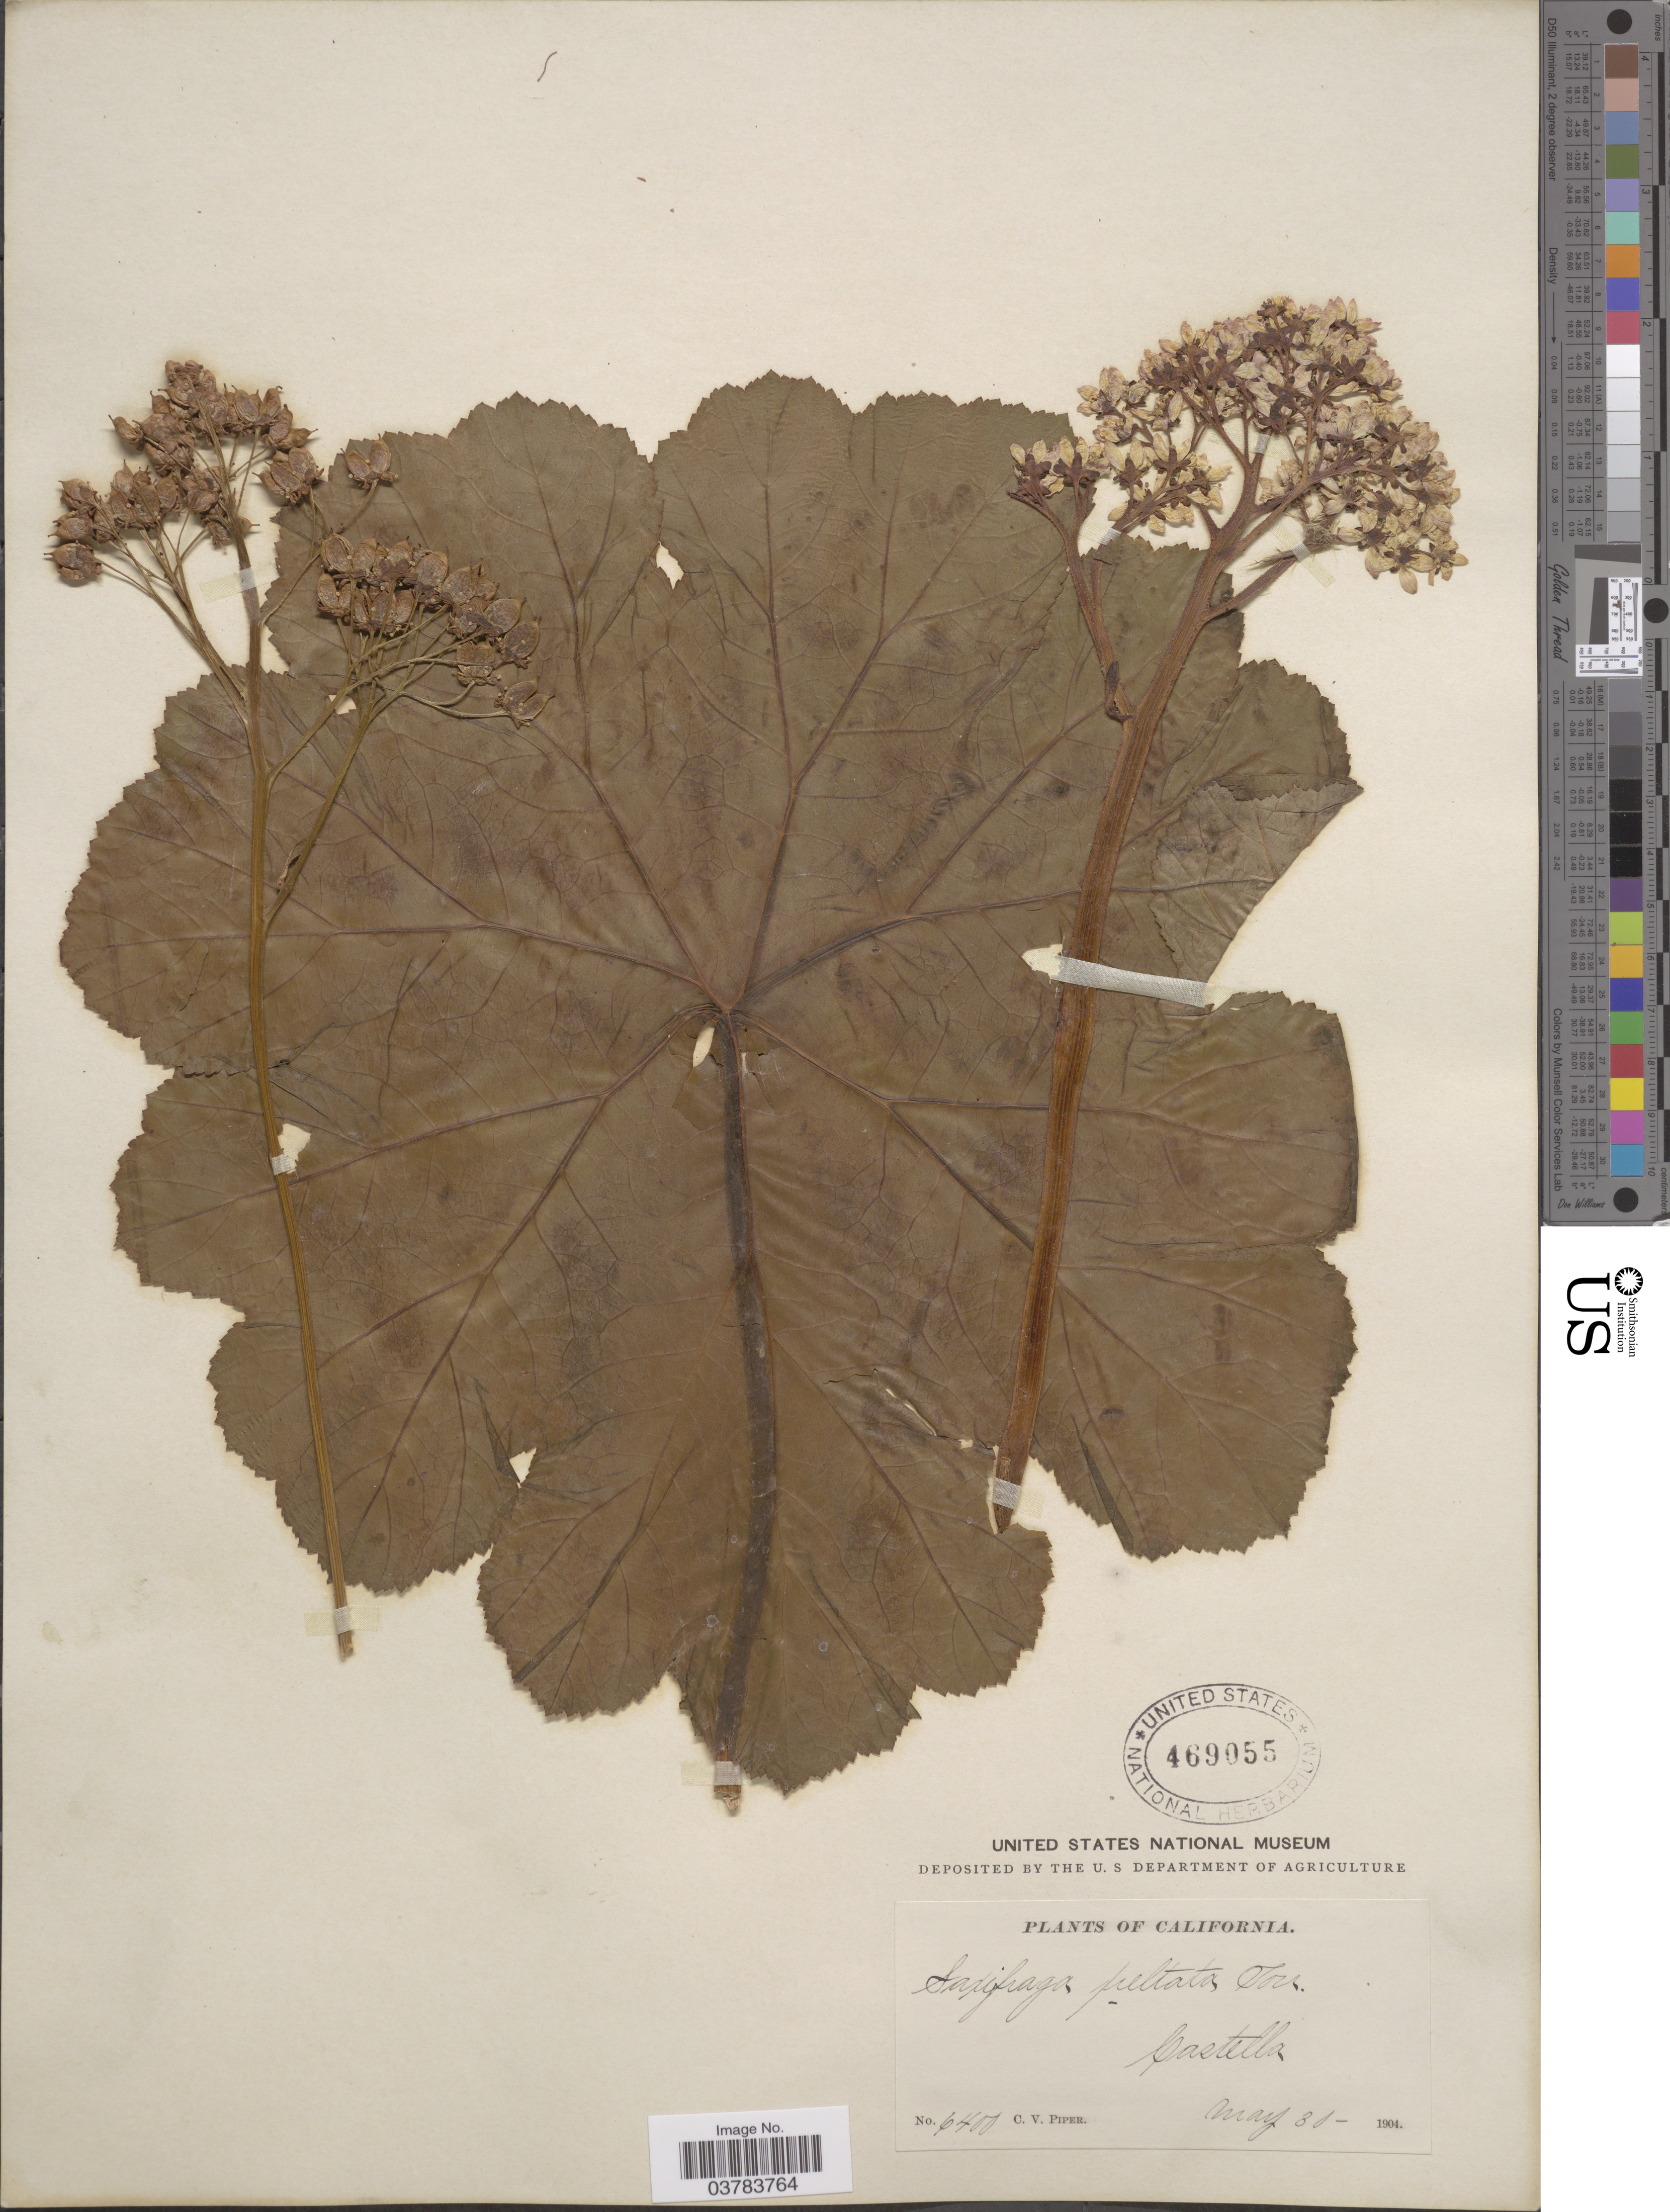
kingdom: Plantae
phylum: Tracheophyta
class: Magnoliopsida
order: Saxifragales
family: Saxifragaceae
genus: Darmera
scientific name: Darmera peltata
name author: (Torr. ex Benth.) Voss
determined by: Strong, Mark T., (BOT), Smithsonian Institution - National Museum of Natural History (UNITED STATES)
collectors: C. V. Piper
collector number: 6400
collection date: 1904-05-30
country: United States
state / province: California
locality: Castella.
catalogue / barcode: US 469055